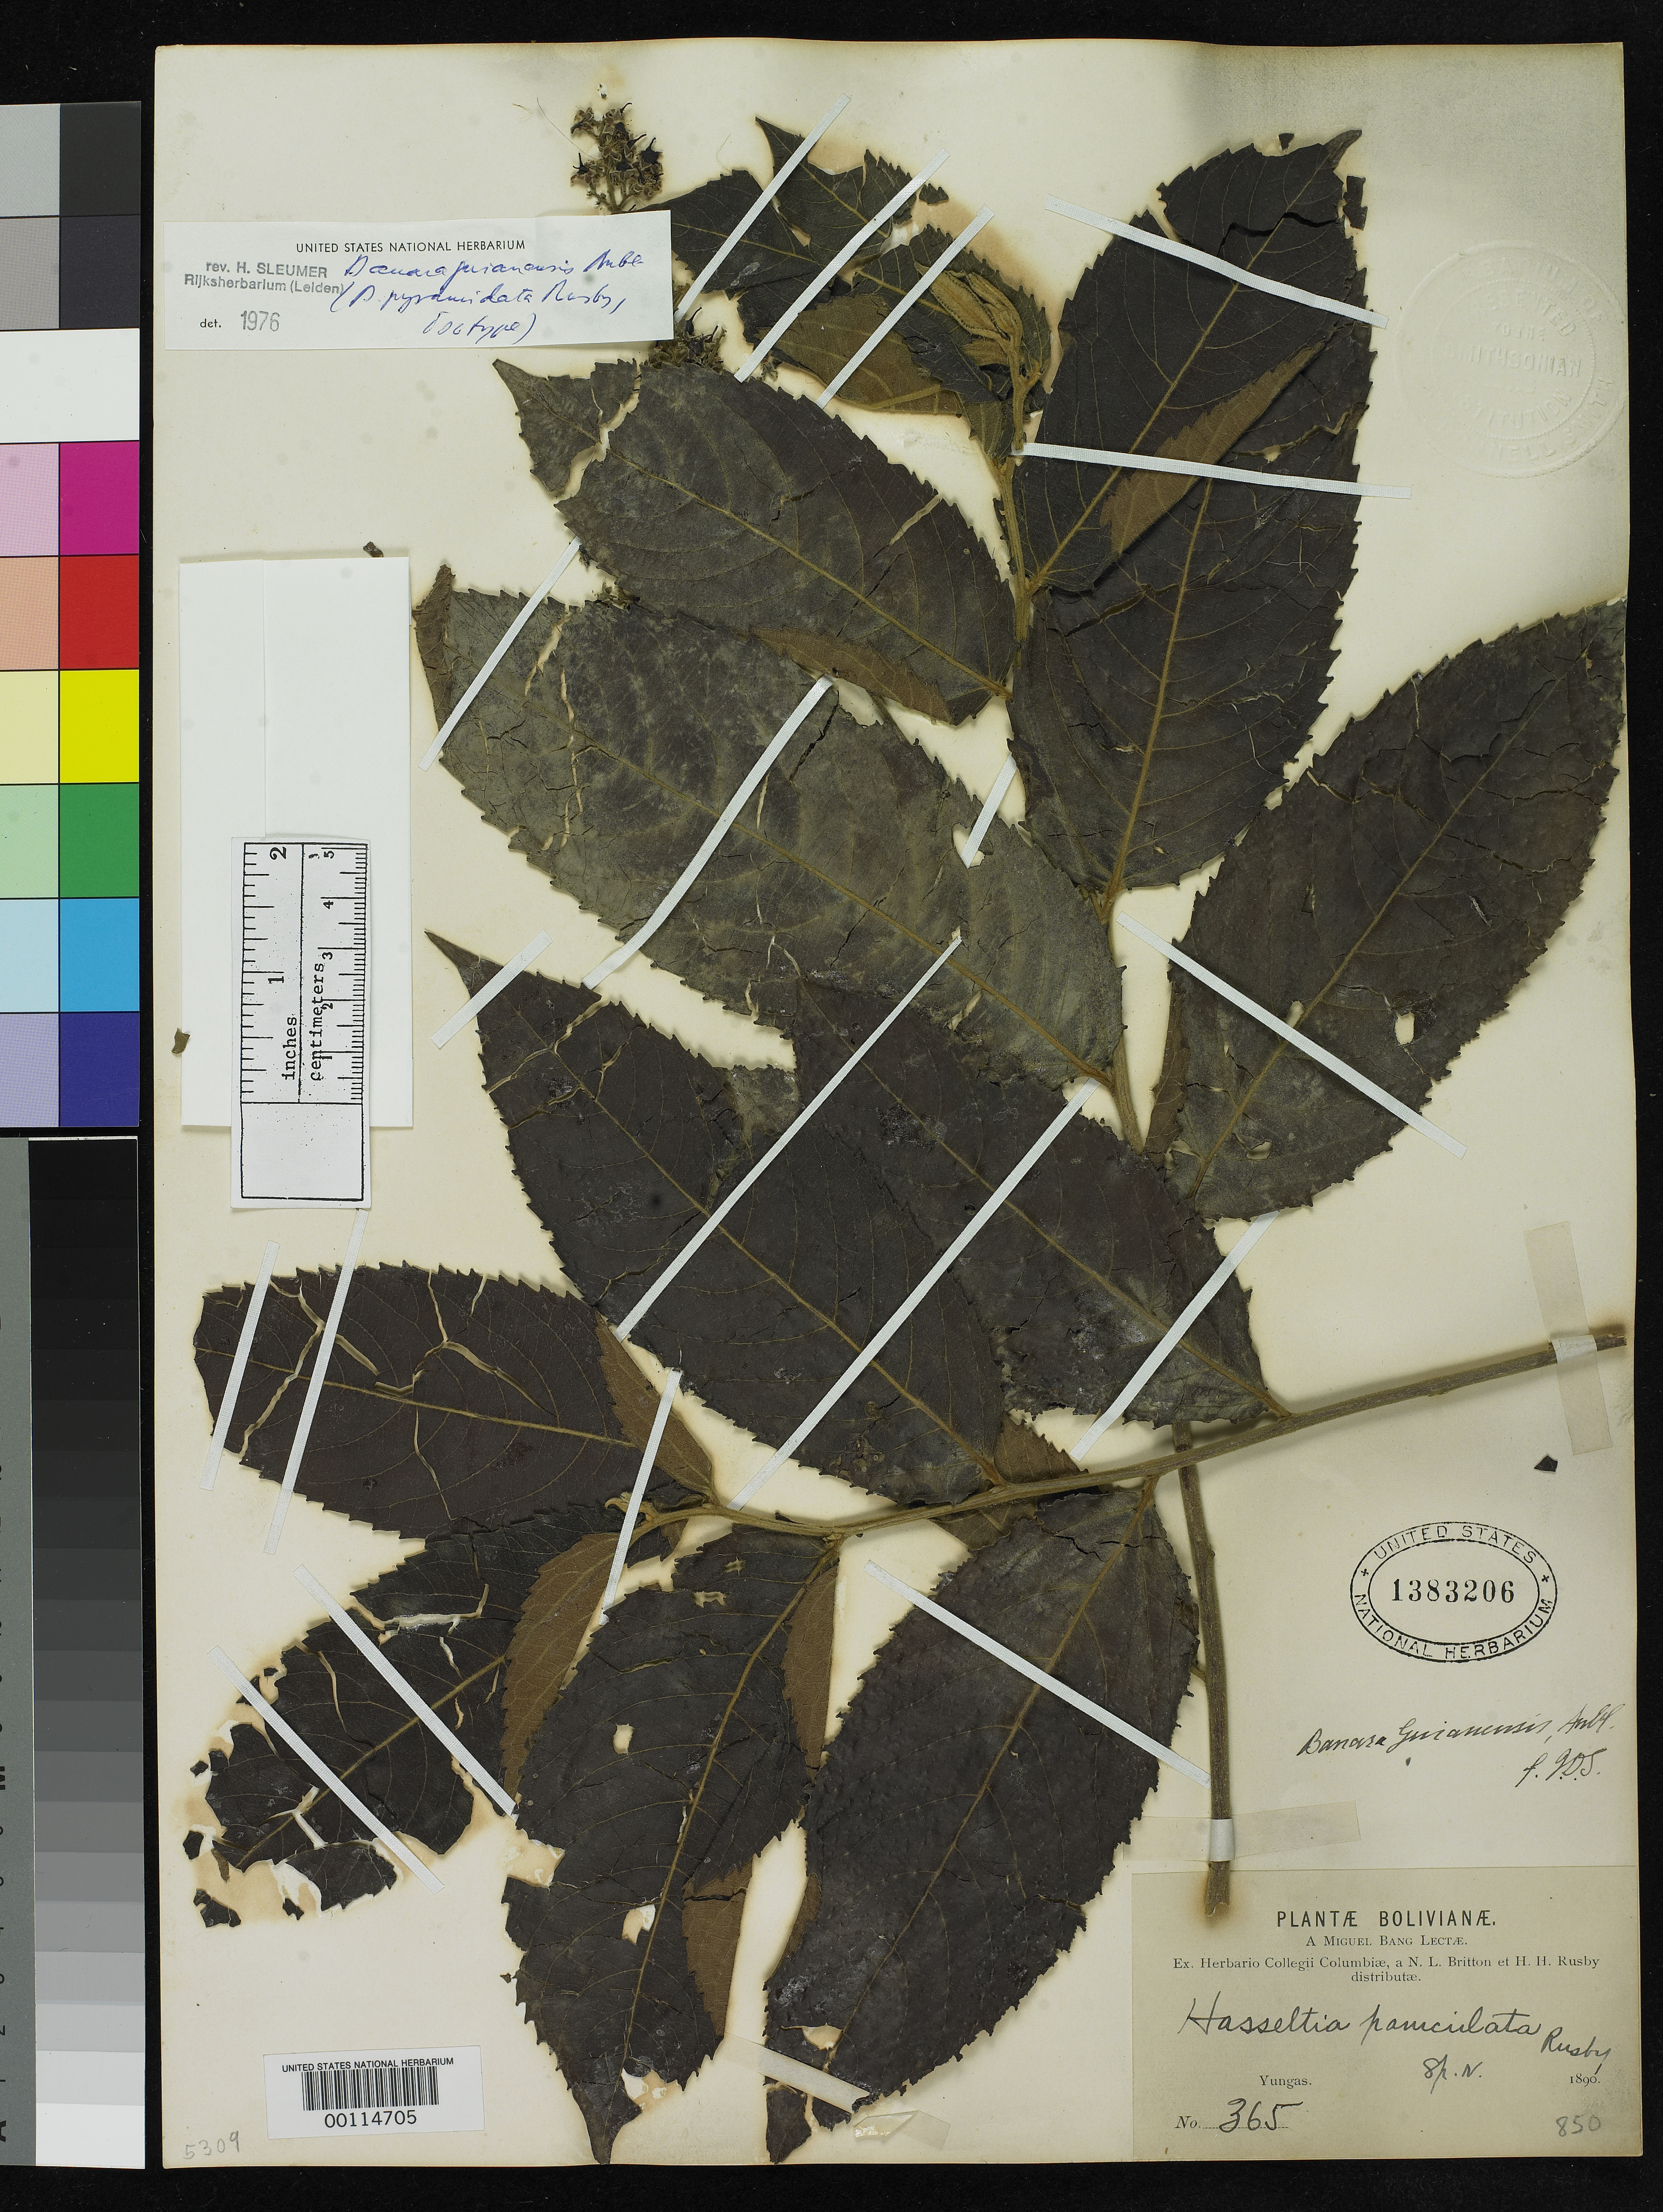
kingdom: Plantae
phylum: Tracheophyta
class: Magnoliopsida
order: Malpighiales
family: Salicaceae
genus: Banara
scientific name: Banara pyramidata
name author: Rusby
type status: Isotype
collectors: M. Bang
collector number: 365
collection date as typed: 1890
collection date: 1890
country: Bolivia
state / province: La Paz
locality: Yungas.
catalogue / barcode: US 1383206